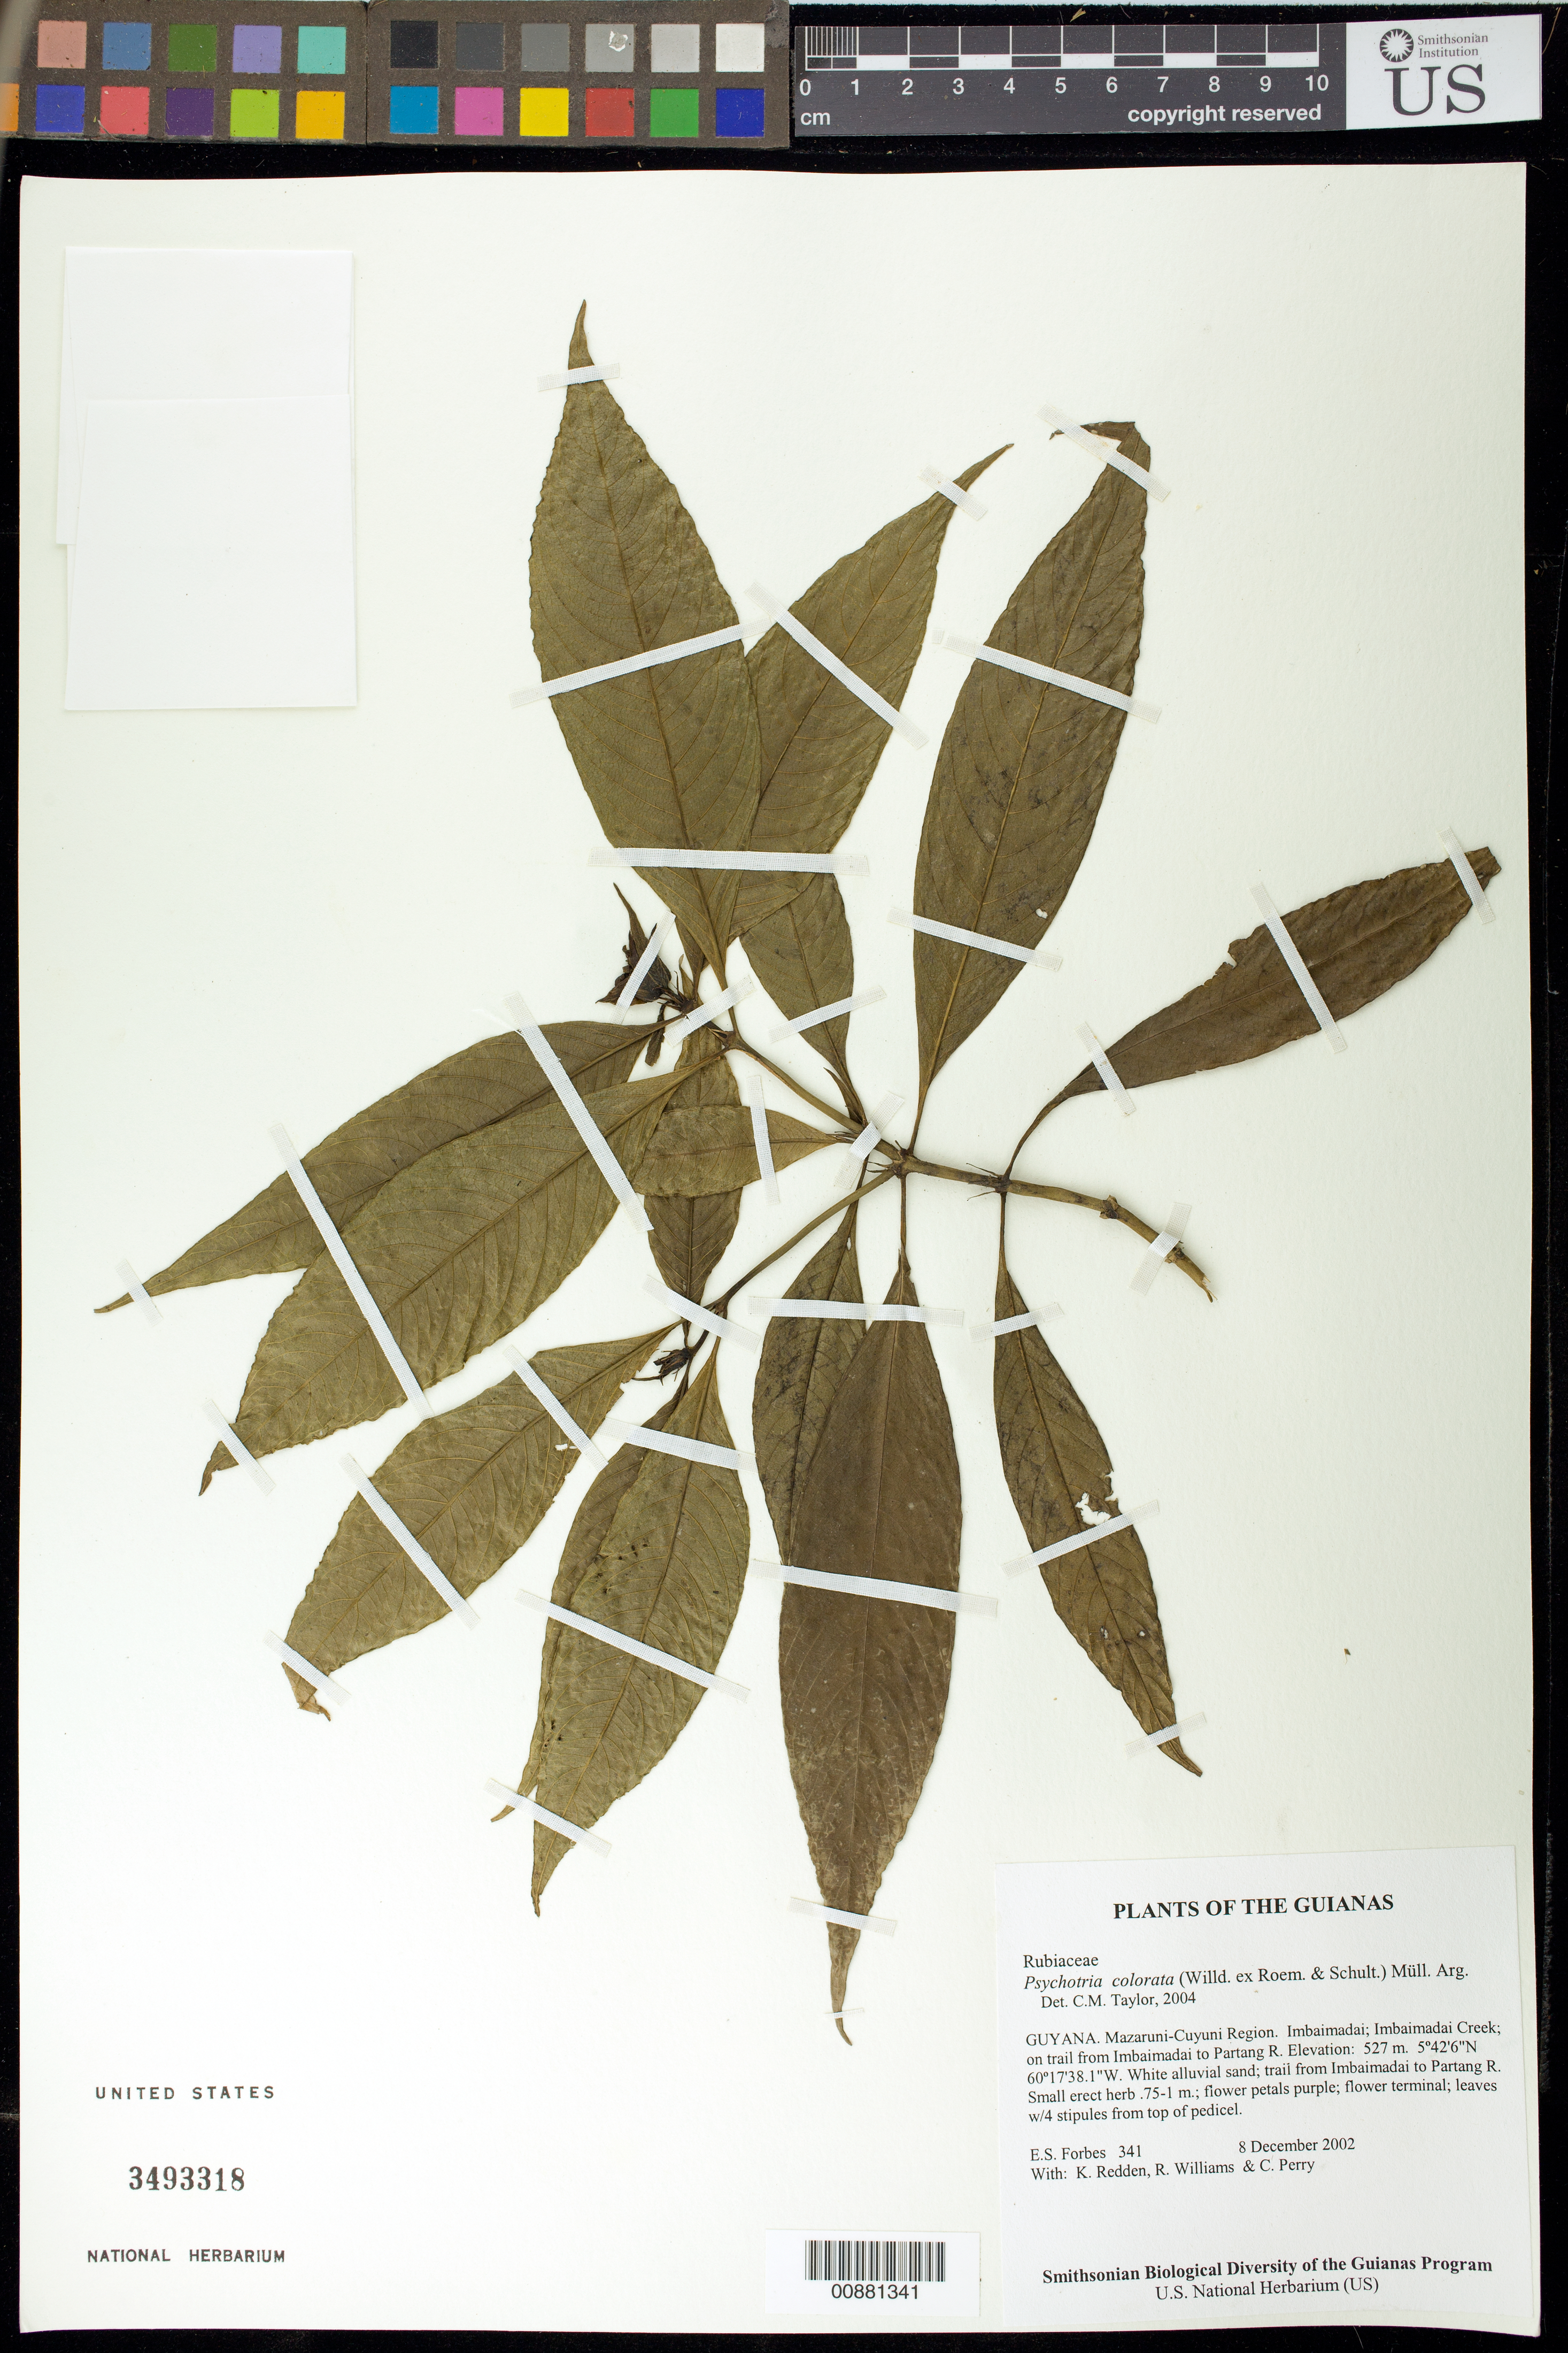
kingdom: Plantae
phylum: Tracheophyta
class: Magnoliopsida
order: Gentianales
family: Rubiaceae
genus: Palicourea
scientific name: Palicourea colorata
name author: (Hoffmanns. ex Roem. & Schult.) Delprete & J.H. Kirkbr.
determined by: Kirkbride, J. H., Jr.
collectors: E. Forbes, K. M. Redden, R. Williams & C. Perry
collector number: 341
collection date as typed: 8 December 2002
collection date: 2002-12-08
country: Guyana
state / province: Cuyuni-Mazaruni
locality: Imbaimadai; Imbaimadai Creek; on trail from Imbaimadai to Partang R.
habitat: White alluvial sand; trail from Imbaimadai to Partang R.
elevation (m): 527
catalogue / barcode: US 3493318